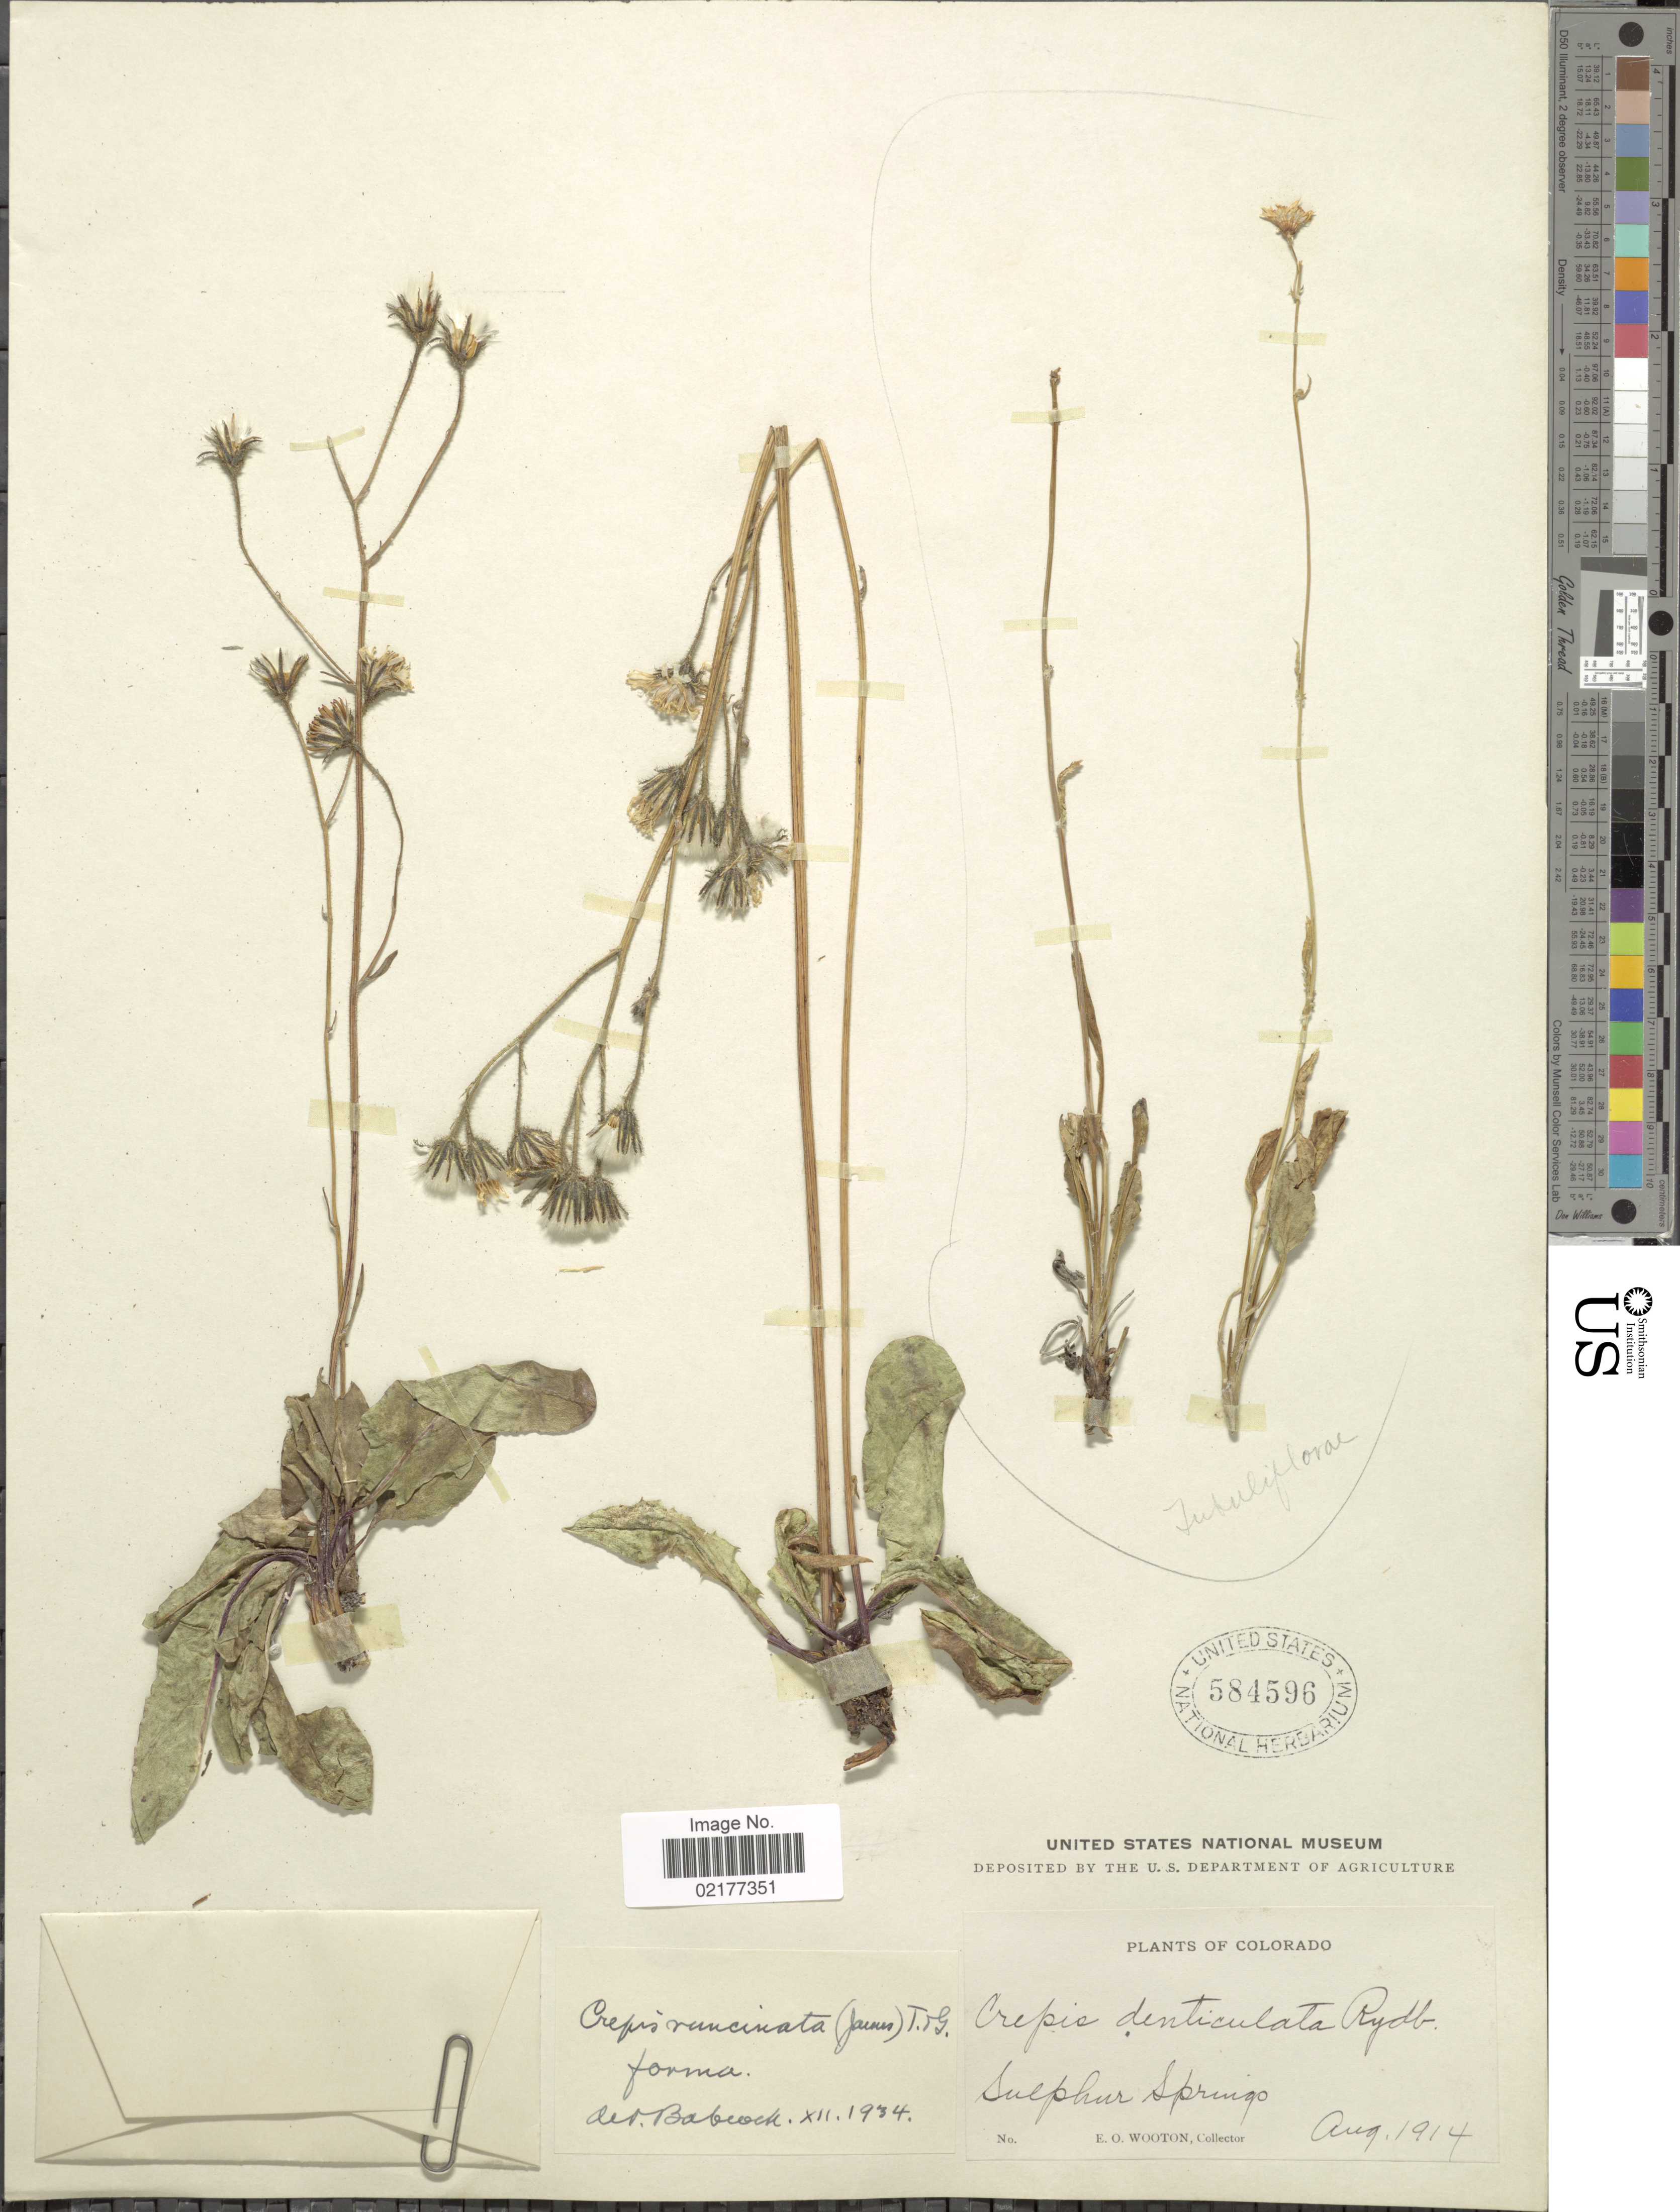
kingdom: Plantae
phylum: Tracheophyta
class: Magnoliopsida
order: Asterales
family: Asteraceae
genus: Crepis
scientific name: Crepis runcinata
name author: Torr. & A. Gray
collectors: E. O. Wooton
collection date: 1914-08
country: United States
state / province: Colorado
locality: Sulphur Springs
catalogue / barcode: US 584596